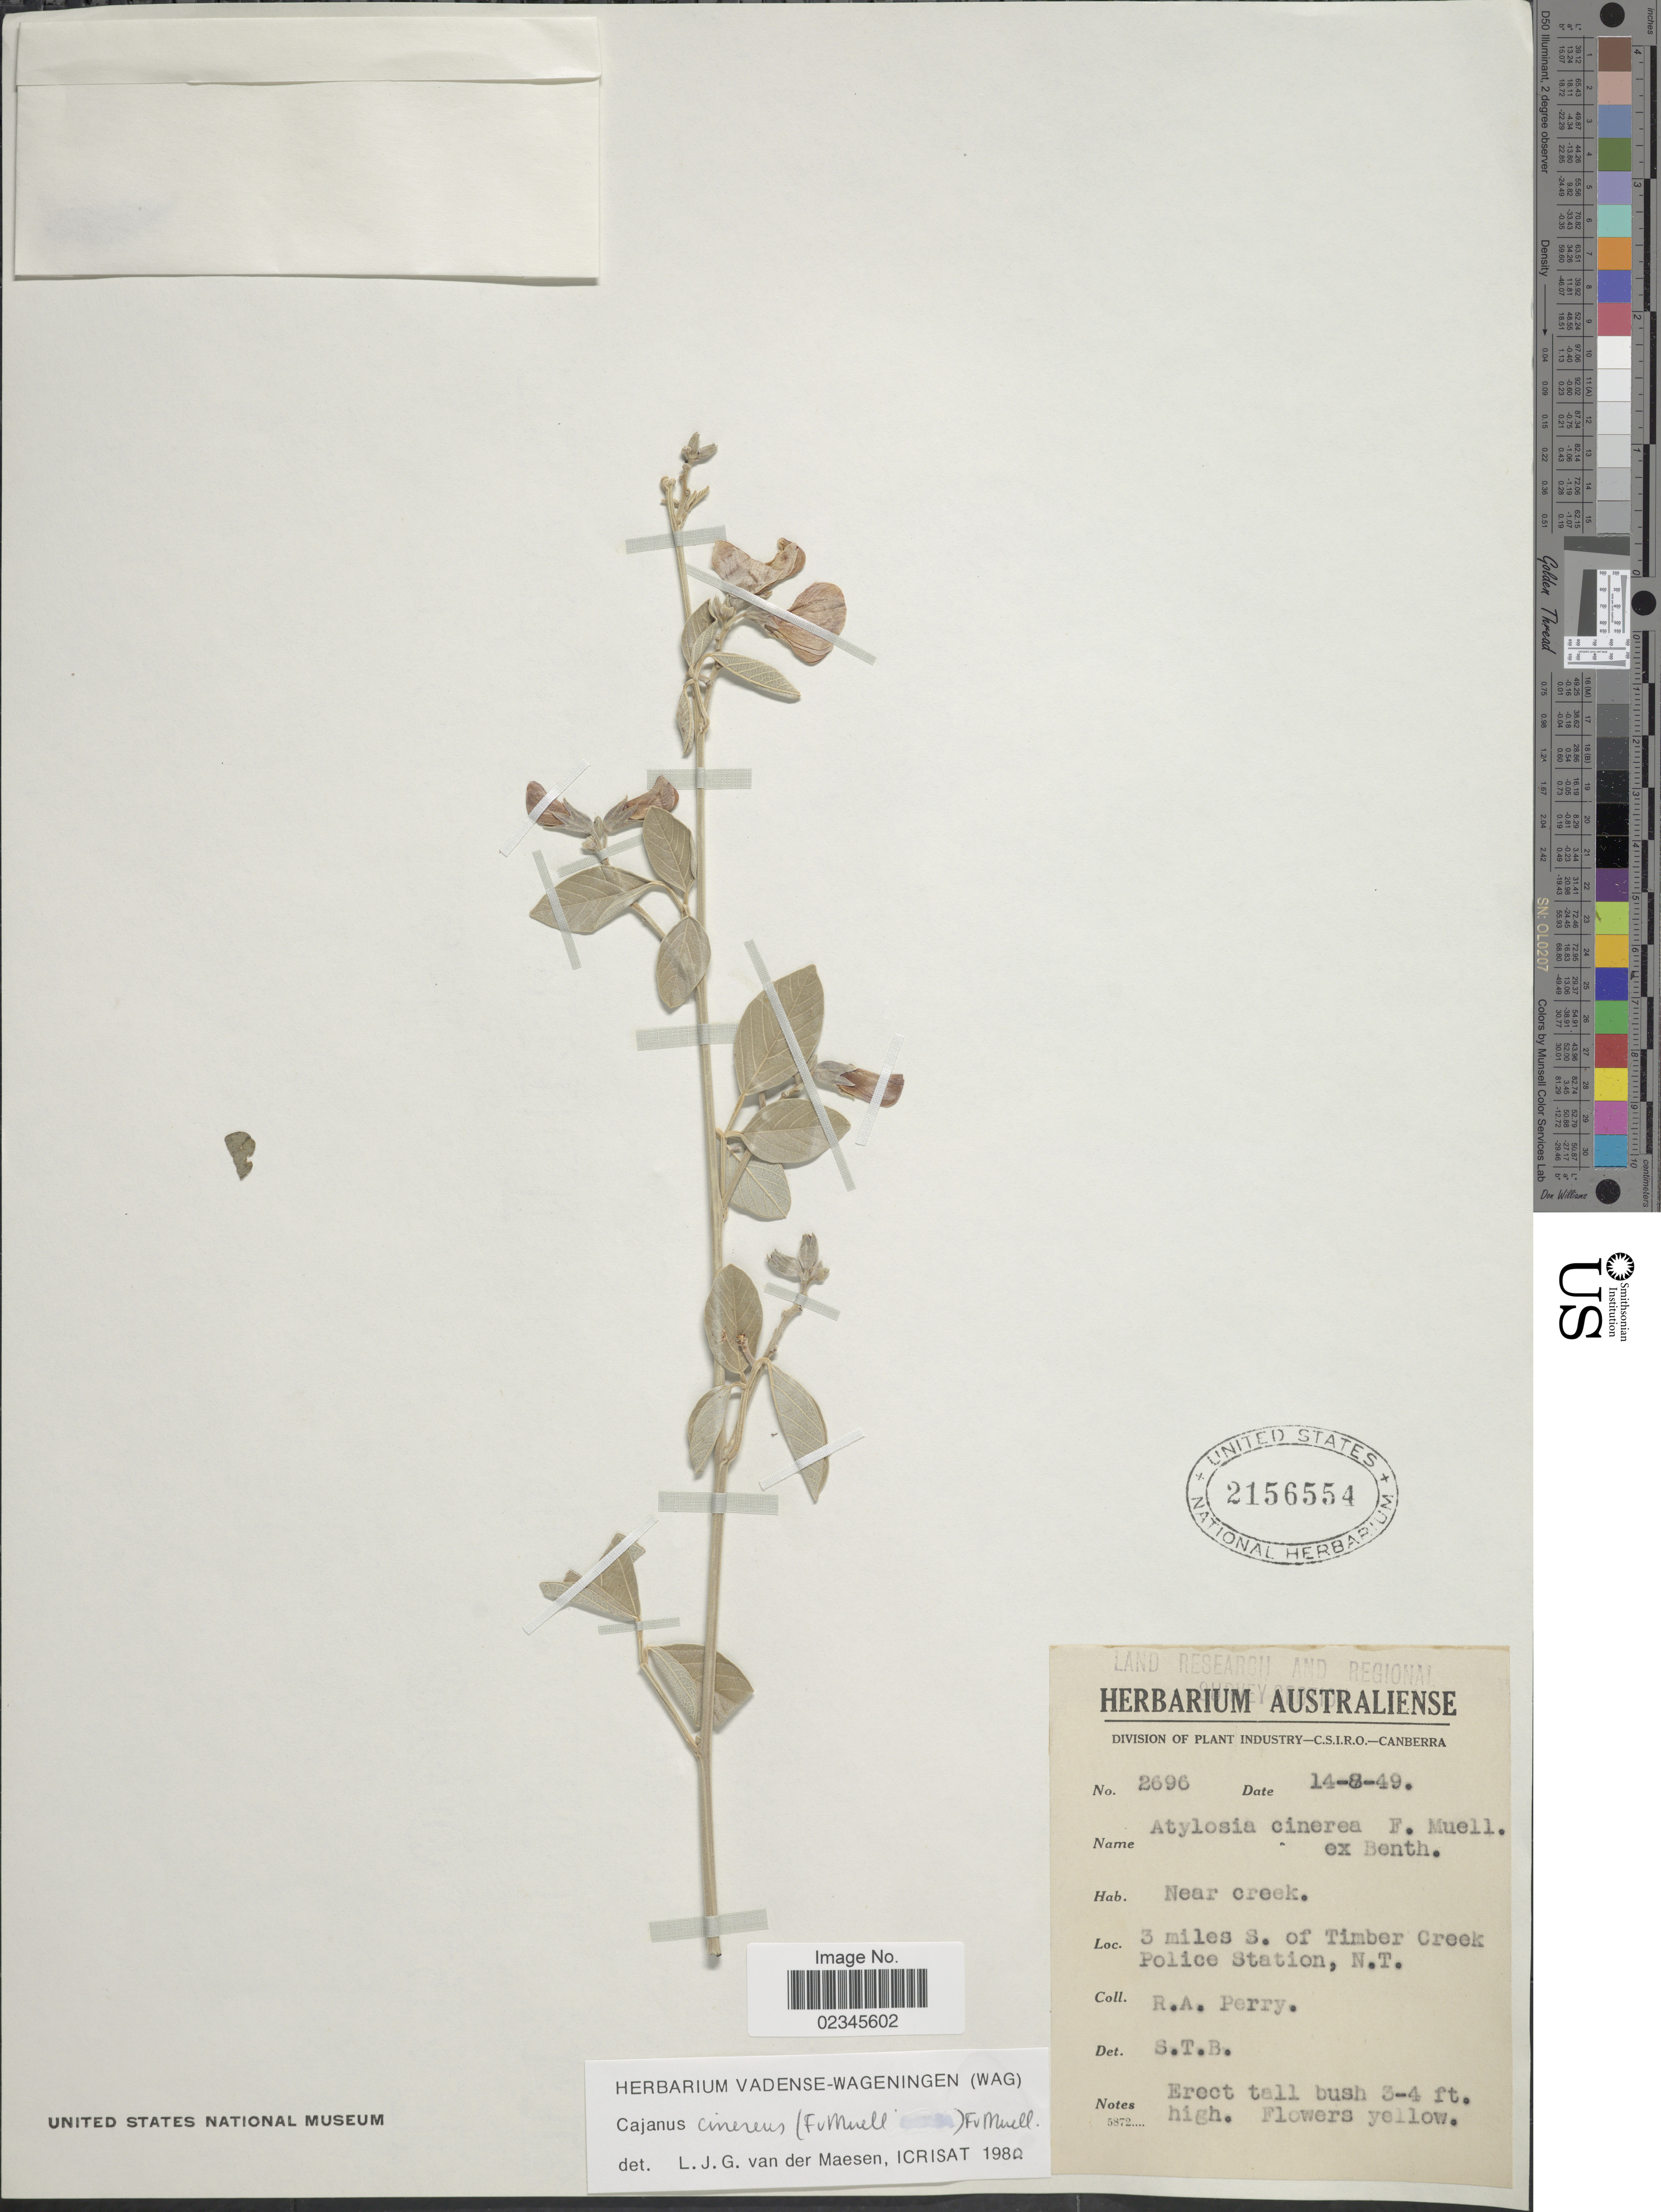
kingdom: Plantae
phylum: Tracheophyta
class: Magnoliopsida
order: Fabales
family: Fabaceae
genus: Cajanus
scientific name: Cajanus cinereus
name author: (F. Muell. ex Benth.) F. Muell.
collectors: Perry, R. A.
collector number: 2696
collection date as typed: Transcribed d/m/y: 14/8/49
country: Australia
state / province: Northern Territory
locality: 3 miles S. of Timber Creek Police Station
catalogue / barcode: US 2156554